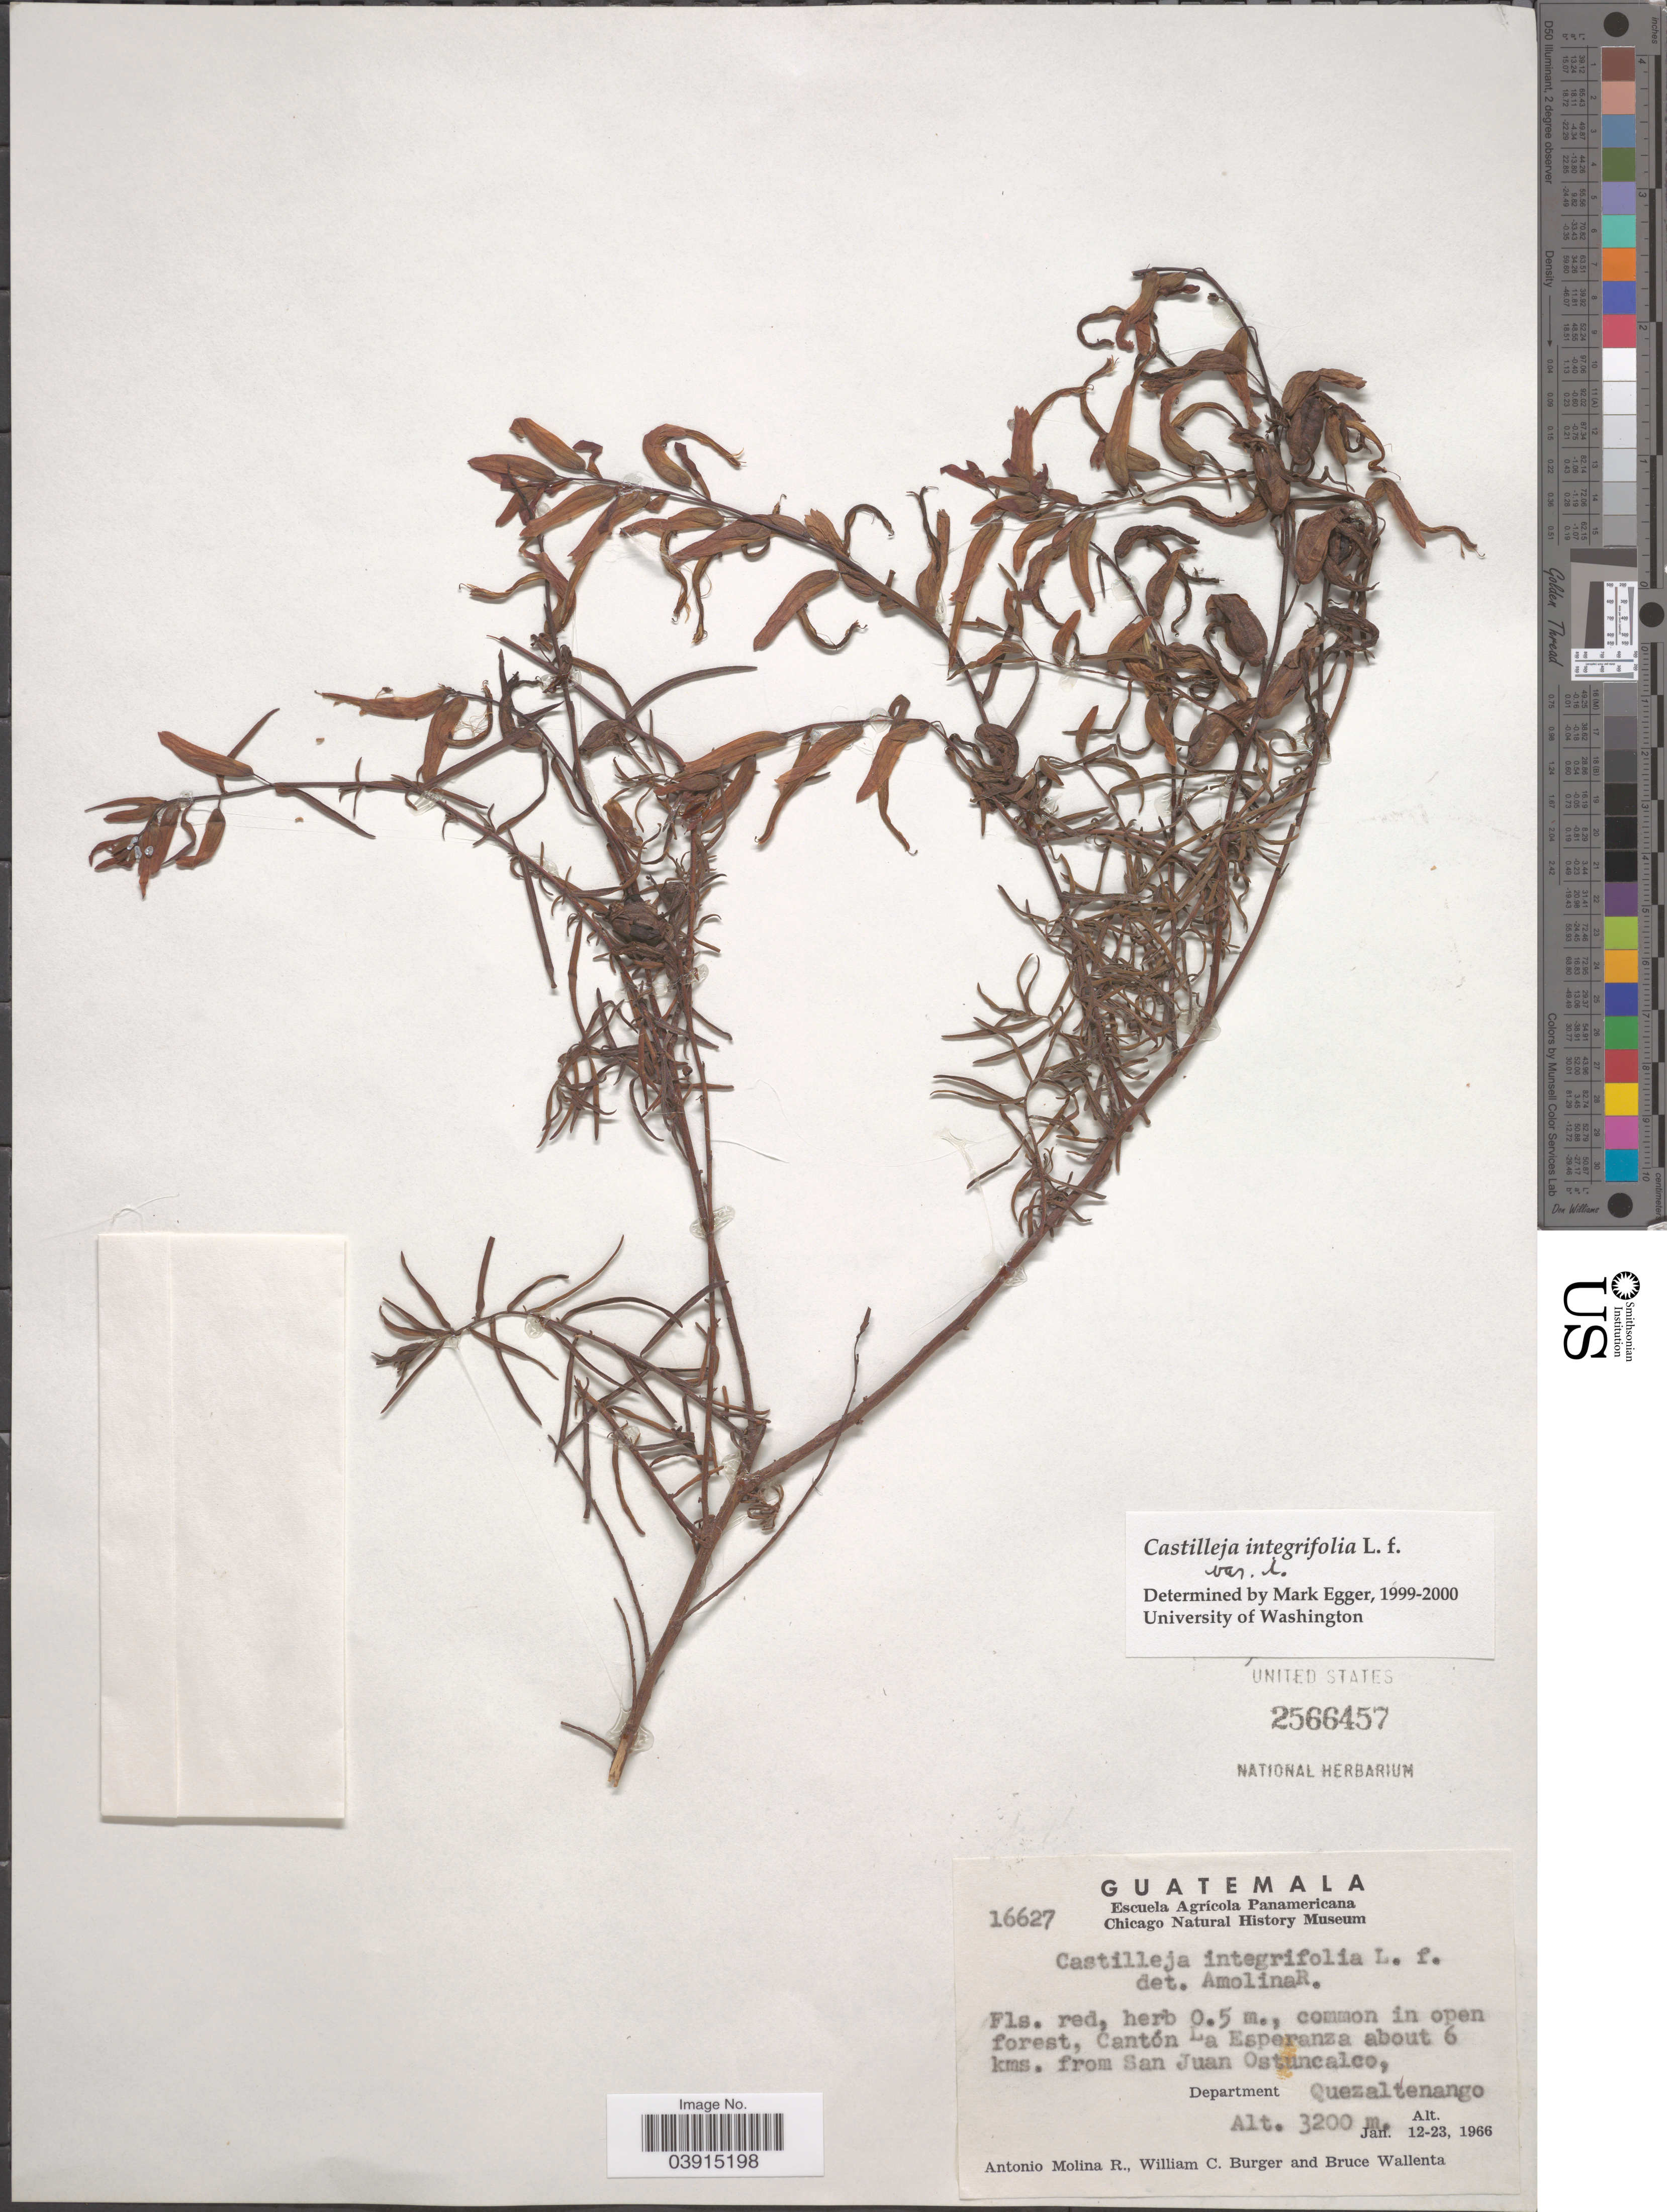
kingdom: Plantae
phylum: Tracheophyta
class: Magnoliopsida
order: Lamiales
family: Orobanchaceae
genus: Castilleja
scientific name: Castilleja integrifolia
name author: L. f.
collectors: A. Molina R., W. Burger & B. Wallenta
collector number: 16627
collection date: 1966-01-12/1966-01-23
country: Guatemala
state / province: Quetzaltenango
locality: Cantón La Esperanza about 6 kms. from San Juan Ostuncalco, Department Quezaltenango.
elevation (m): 3200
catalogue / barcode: US 2566457